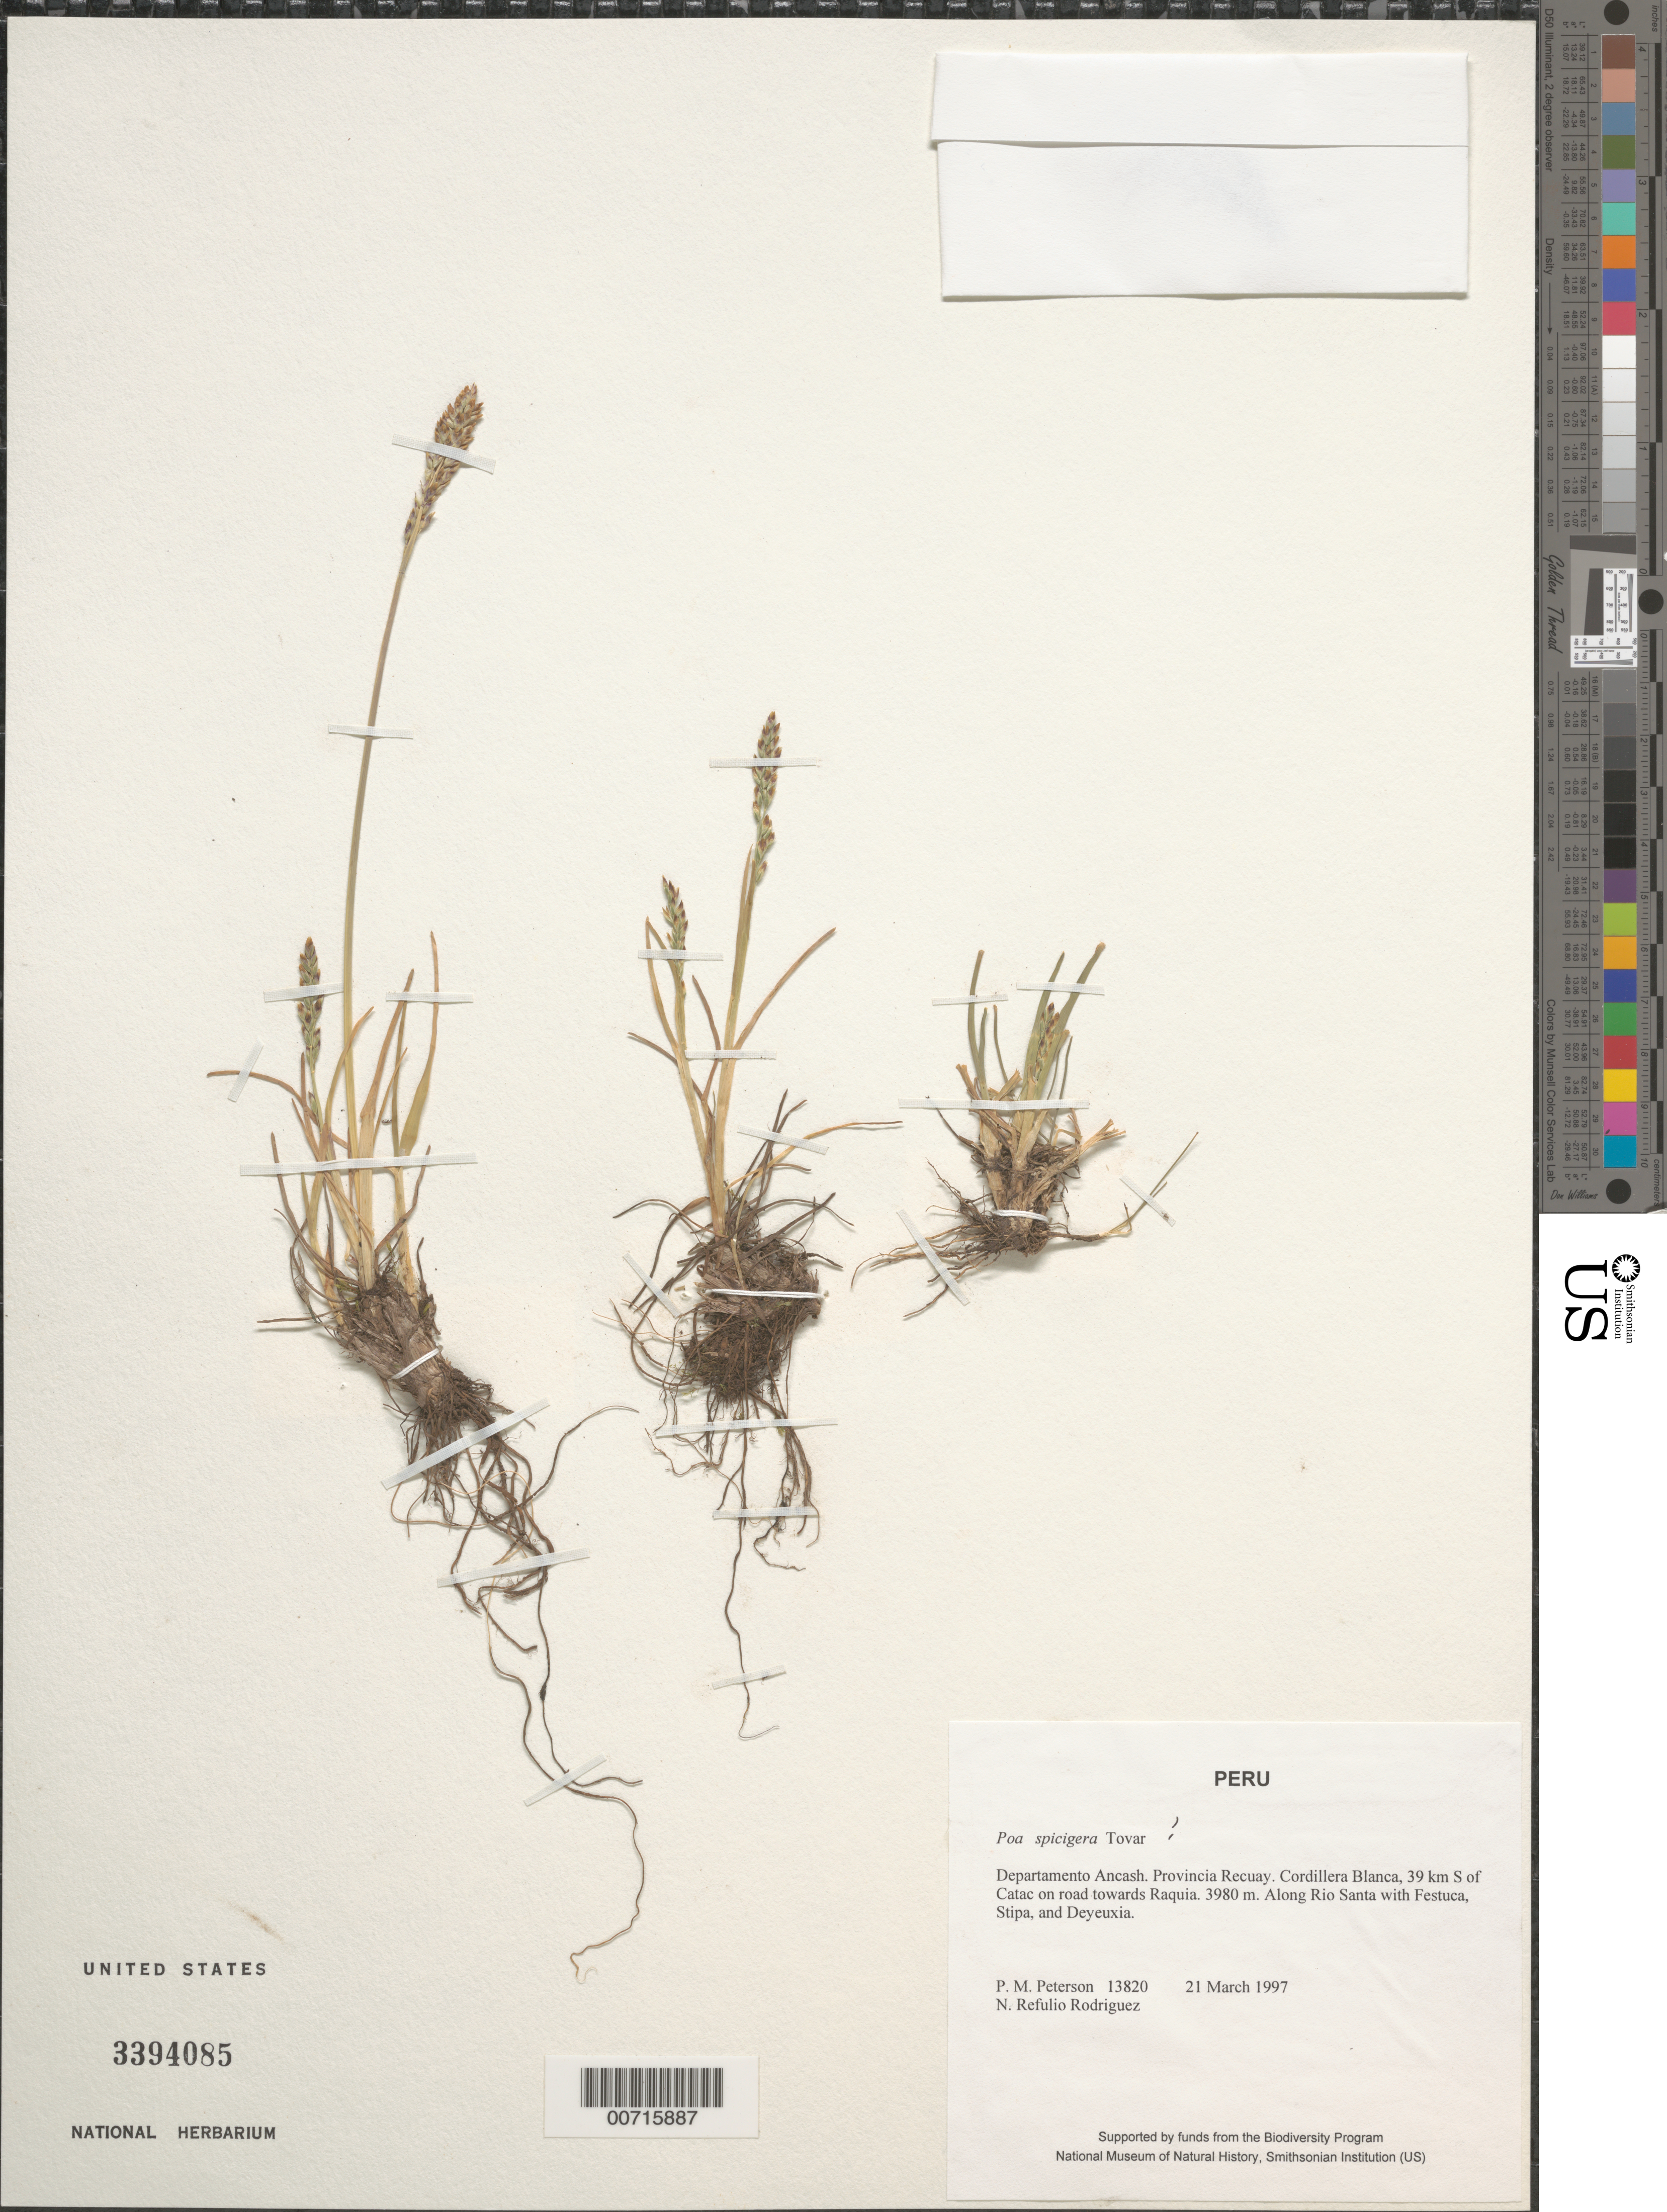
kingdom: Plantae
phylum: Tracheophyta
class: Liliopsida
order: Poales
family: Poaceae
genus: Poa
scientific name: Poa spicigera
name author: Tovar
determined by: Soreng, Robert J., Research Associate (BOT), Smithsonian Institution - National Museum of Natural History (UNITED STATES)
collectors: P. M. Peterson & N. Refulio-Rodríguez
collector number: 13820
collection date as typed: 21 Mar 1997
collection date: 1997-03-21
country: Peru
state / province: Ancash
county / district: Recuay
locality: Cordillera Blanca, 39 km S of Catac on road towards Raquia.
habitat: Along Rio Santa with Festuca, Stipa, and Deyeuxia.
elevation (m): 3980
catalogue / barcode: US 3384085